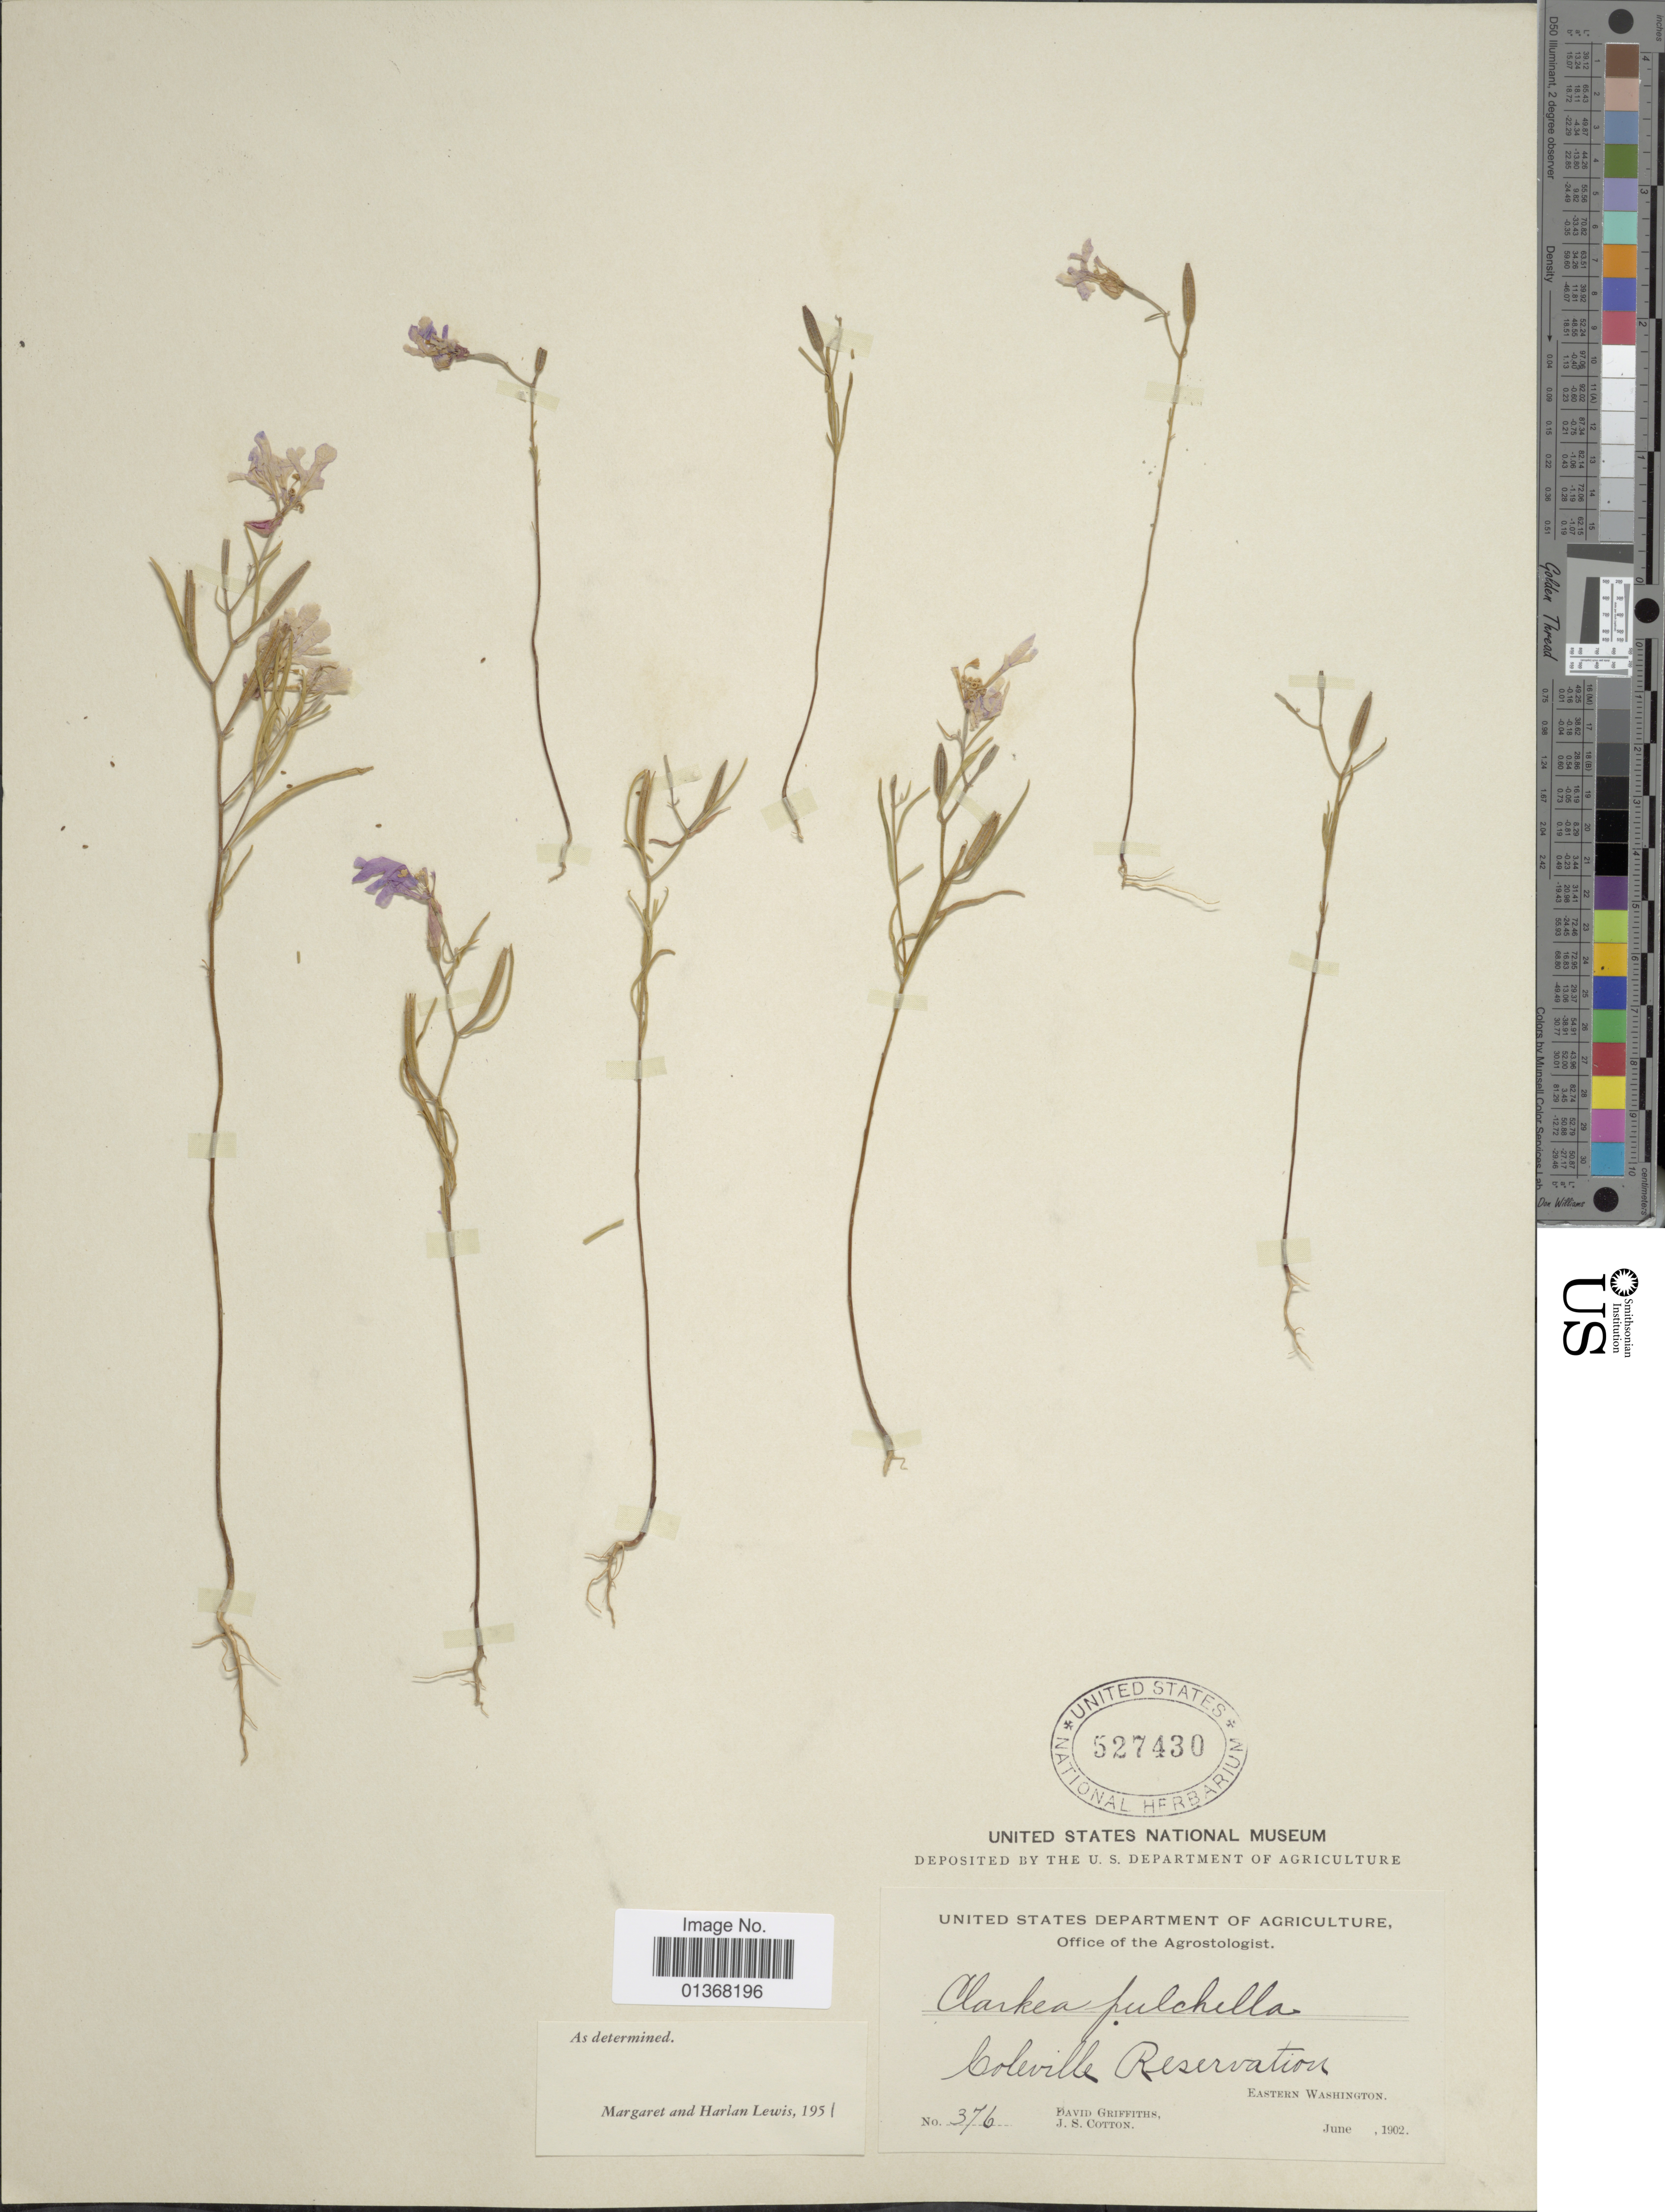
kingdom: Plantae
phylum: Tracheophyta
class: Magnoliopsida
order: Myrtales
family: Onagraceae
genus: Clarkia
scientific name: Clarkia pulchella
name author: Pursh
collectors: D. Griffiths & J. S. Cotton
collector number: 376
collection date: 1902-06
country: United States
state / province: Washington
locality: Coleville Reservation, Eastern Washington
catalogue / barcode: US 527430